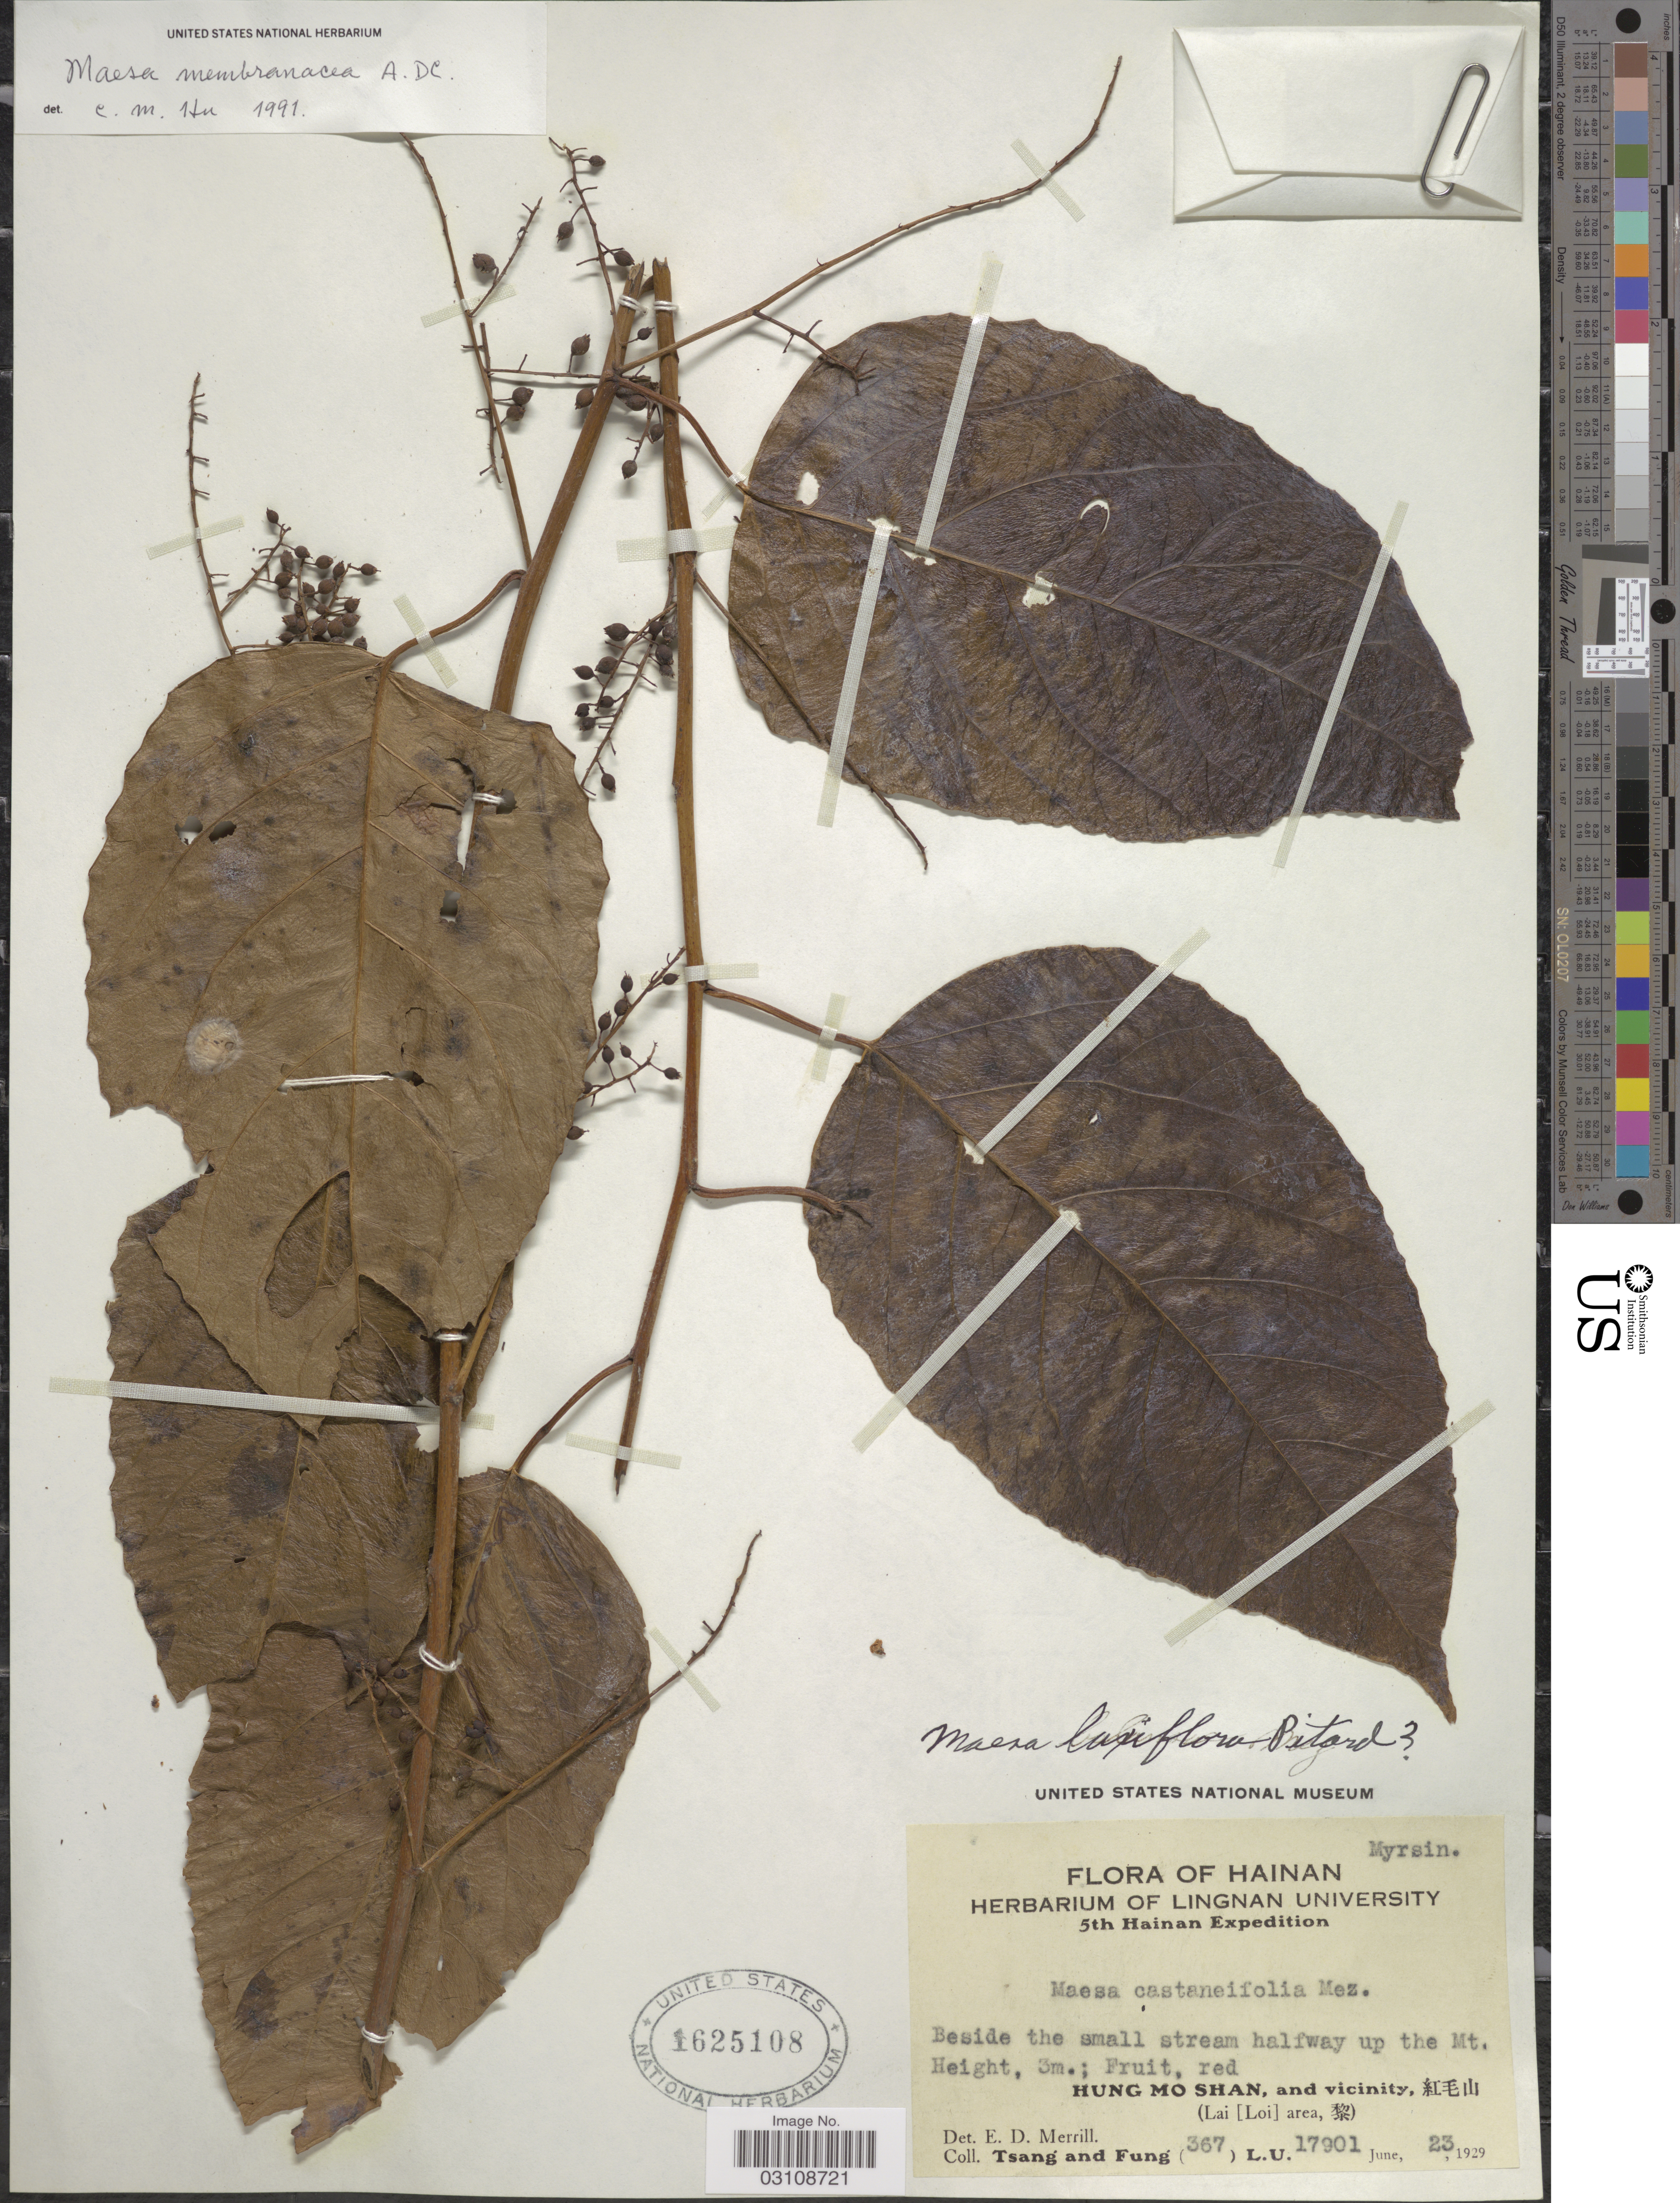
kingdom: Plantae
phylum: Tracheophyta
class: Magnoliopsida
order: Ericales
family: Primulaceae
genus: Maesa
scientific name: Maesa membranacea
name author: A. DC.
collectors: -. T'sang & Fung, --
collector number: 367/L.U.17901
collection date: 1929-06-23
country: China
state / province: Hainan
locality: Hung Mo Shan, and vicinity (Lai [Loi] area).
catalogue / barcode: US 1625108